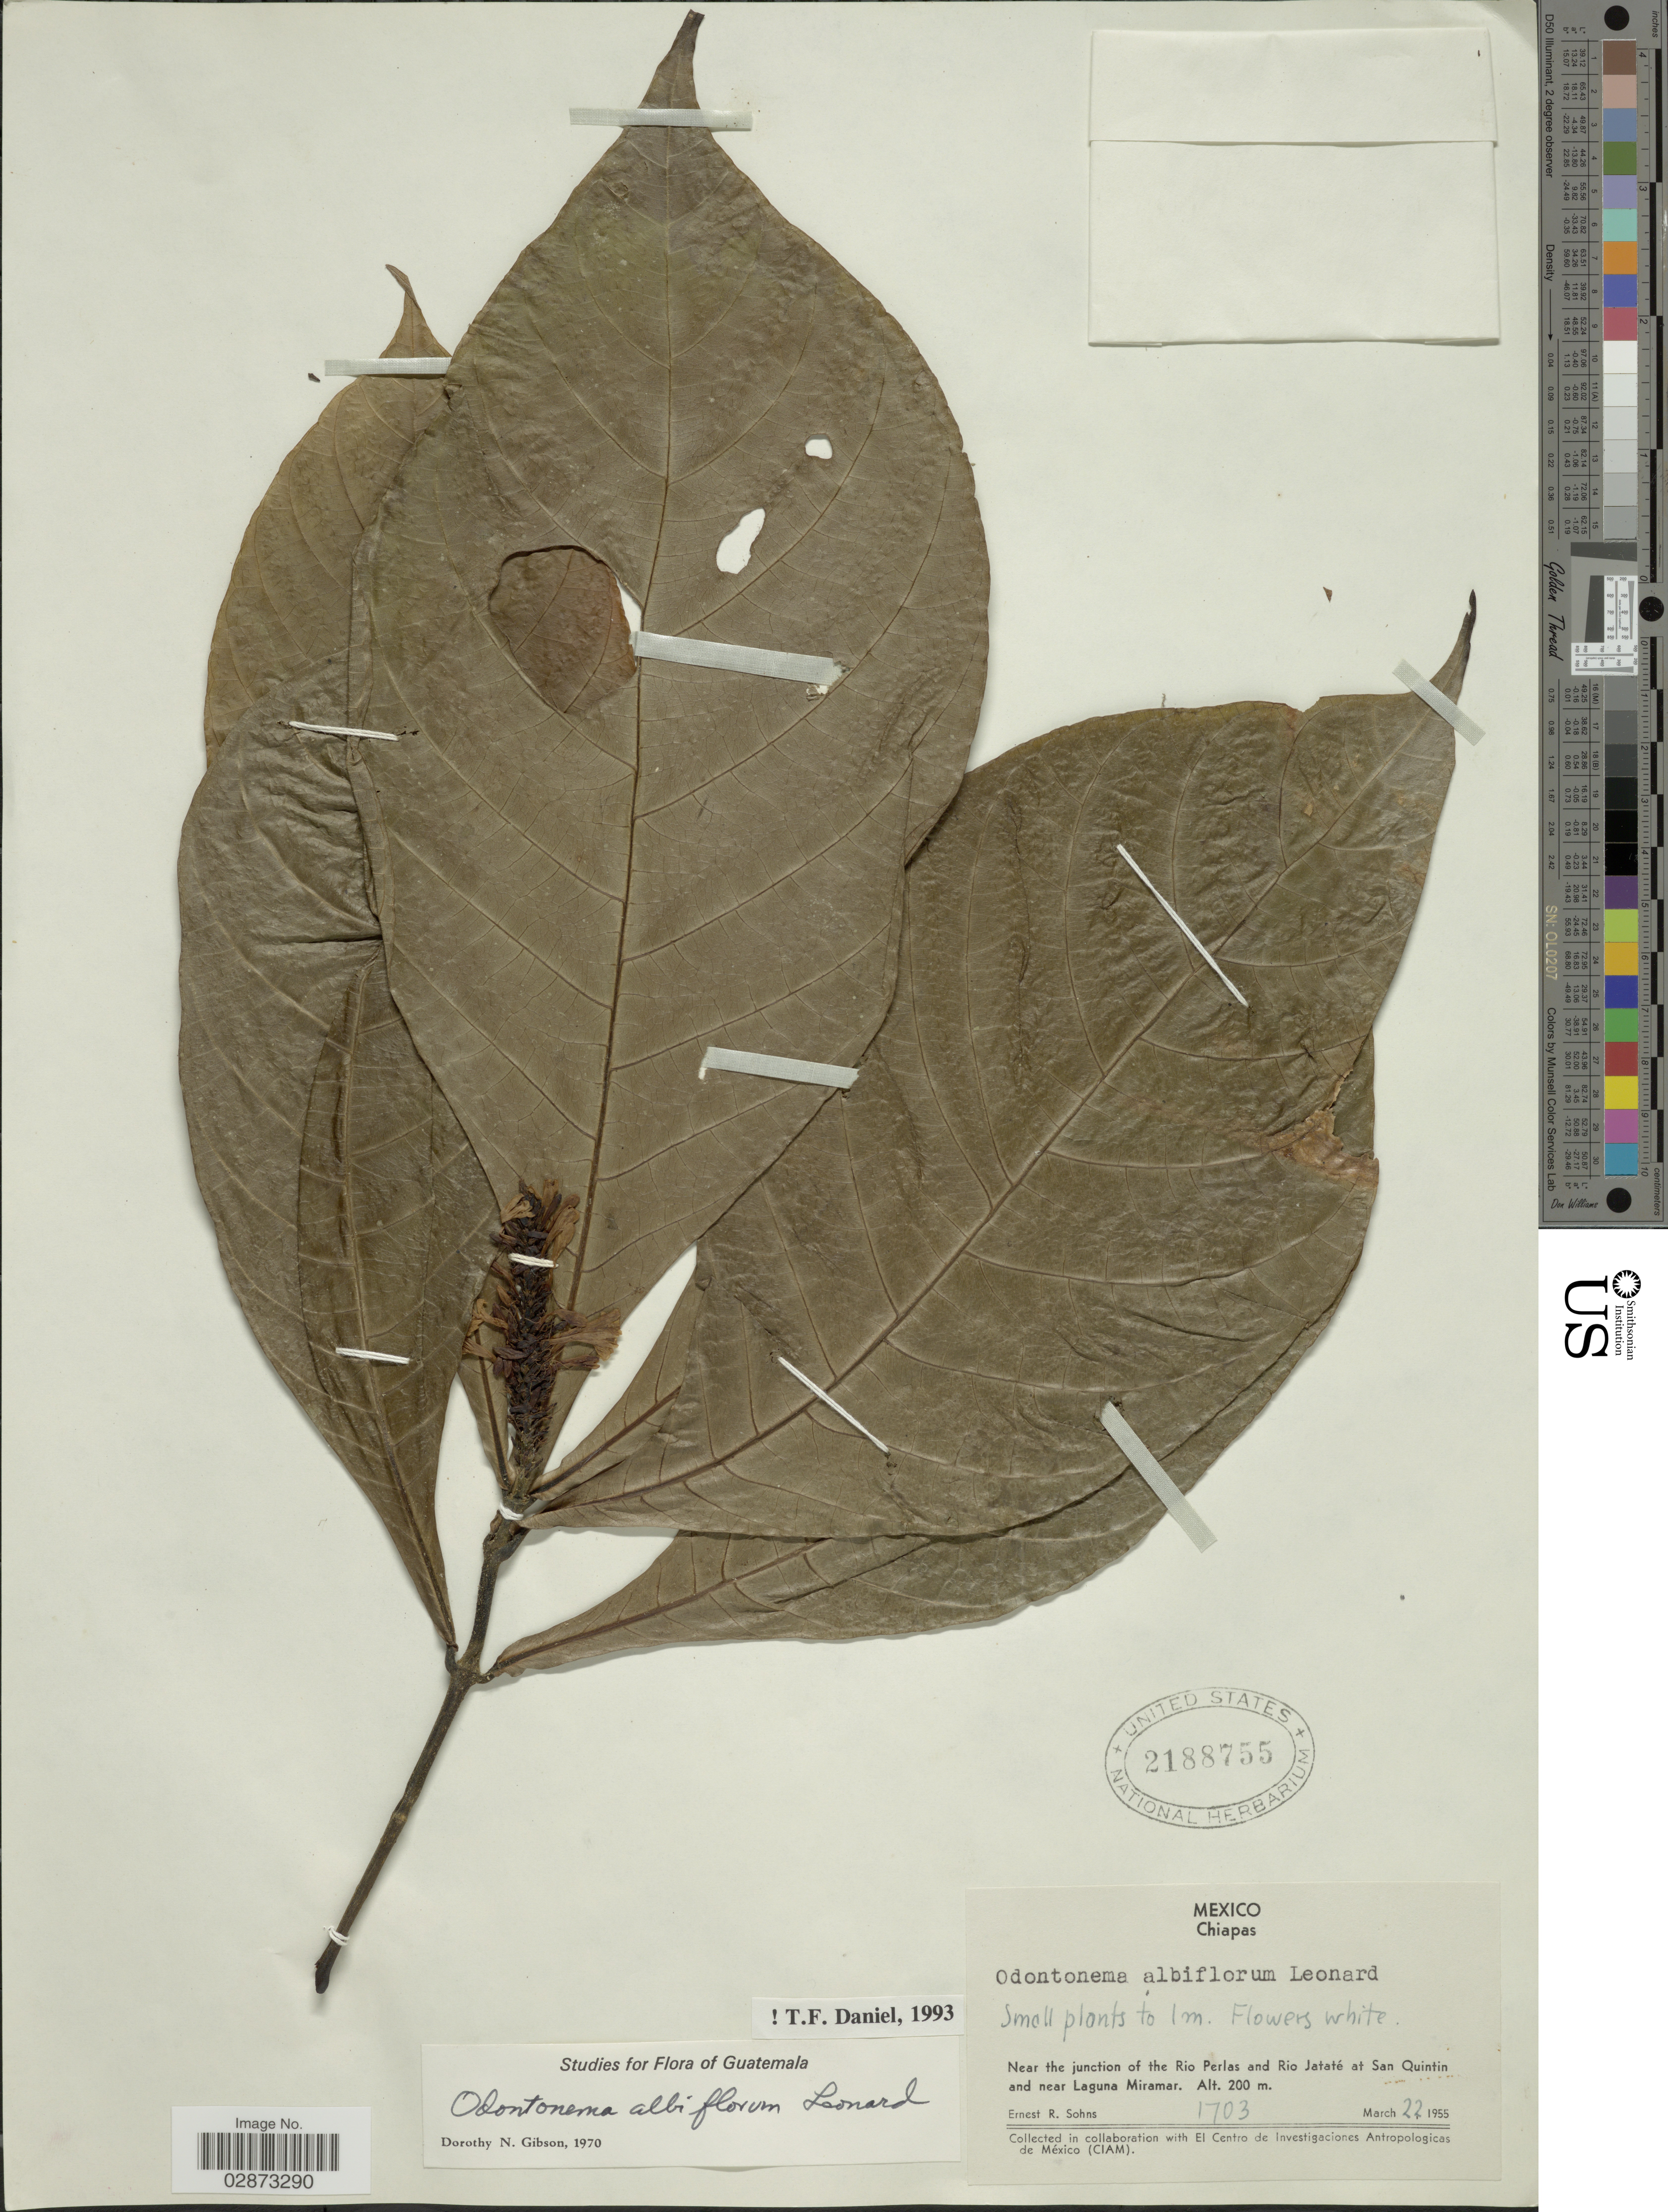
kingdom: Plantae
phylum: Tracheophyta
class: Magnoliopsida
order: Lamiales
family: Acanthaceae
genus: Odontonema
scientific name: Odontonema albiflorum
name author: Leonard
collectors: E. R. Sohns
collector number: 1703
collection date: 1955-03-22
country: Mexico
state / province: Chiapas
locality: Near the junction of the Rio Perlas and Rio Jataté at San Quintin and near Laguna Miramar.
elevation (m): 200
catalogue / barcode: US 2188755